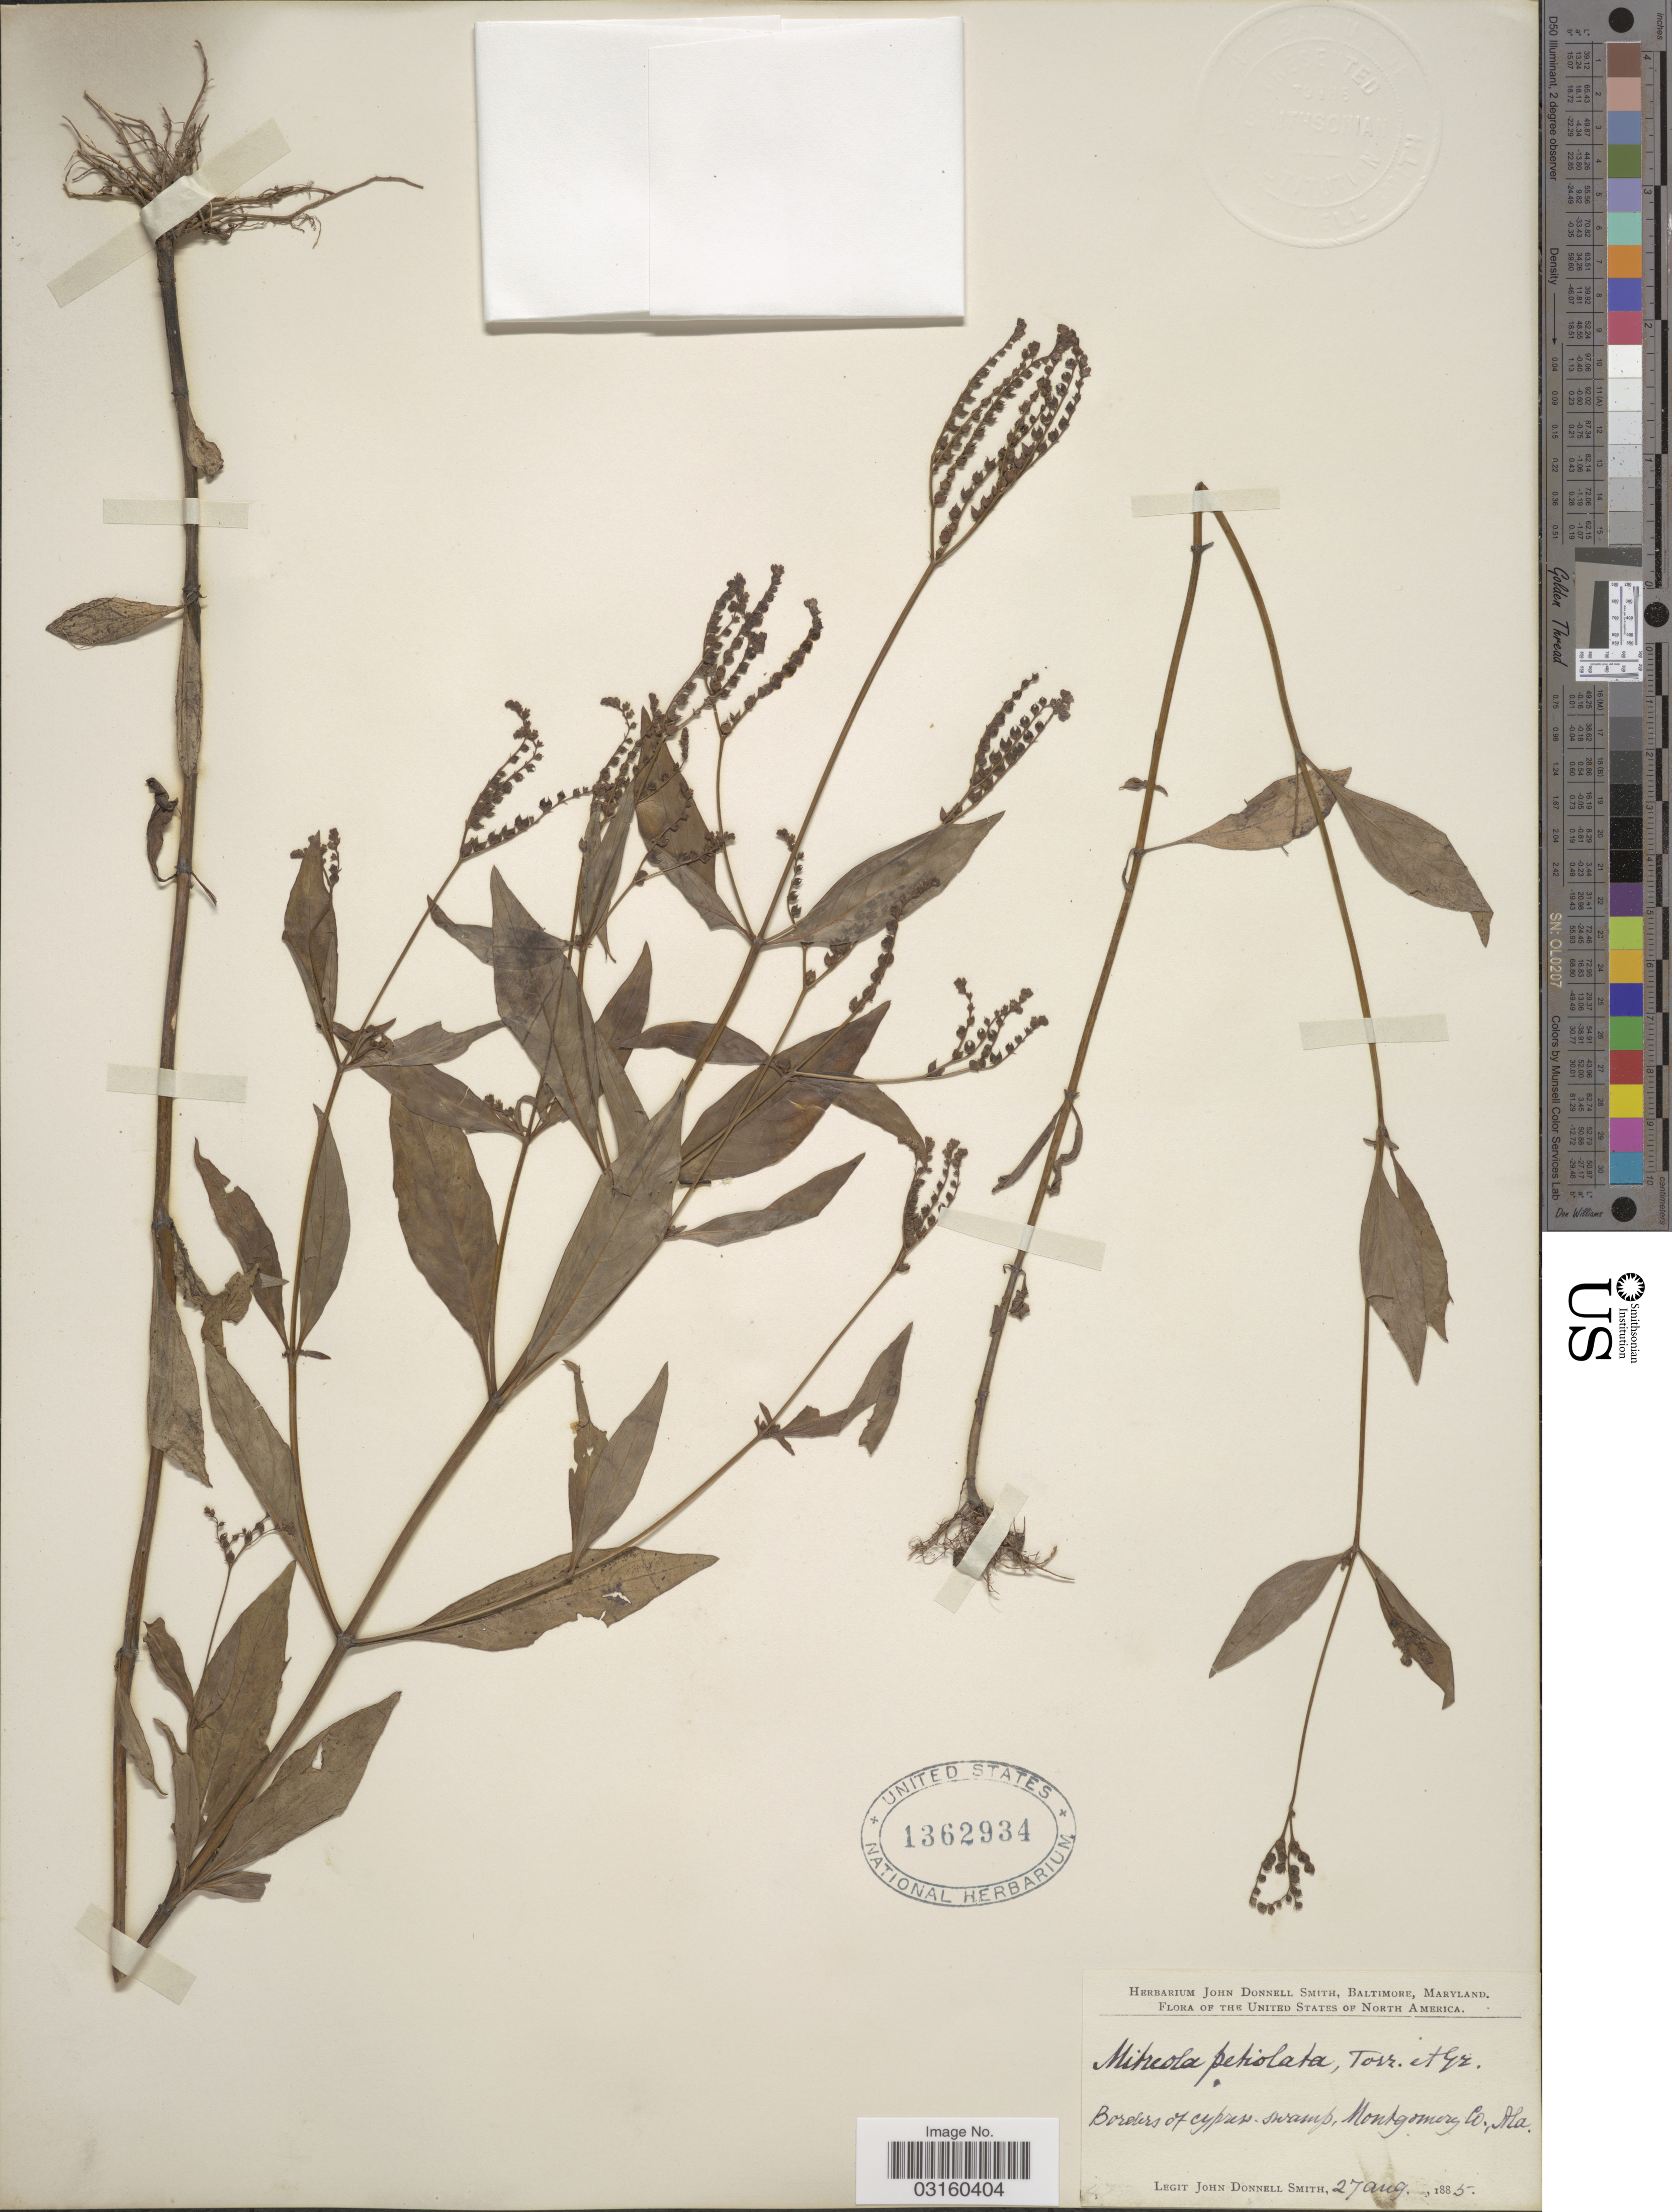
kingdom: Plantae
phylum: Tracheophyta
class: Magnoliopsida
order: Gentianales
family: Loganiaceae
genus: Mitreola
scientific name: Mitreola petiolata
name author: (J.F. Gmel.) Torr. & A. Gray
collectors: J. Donnell Smith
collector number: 475*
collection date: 1885-08-27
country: United States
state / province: Alabama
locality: Borders of cypress swamp, Montgomery Co.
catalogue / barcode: US 1362934